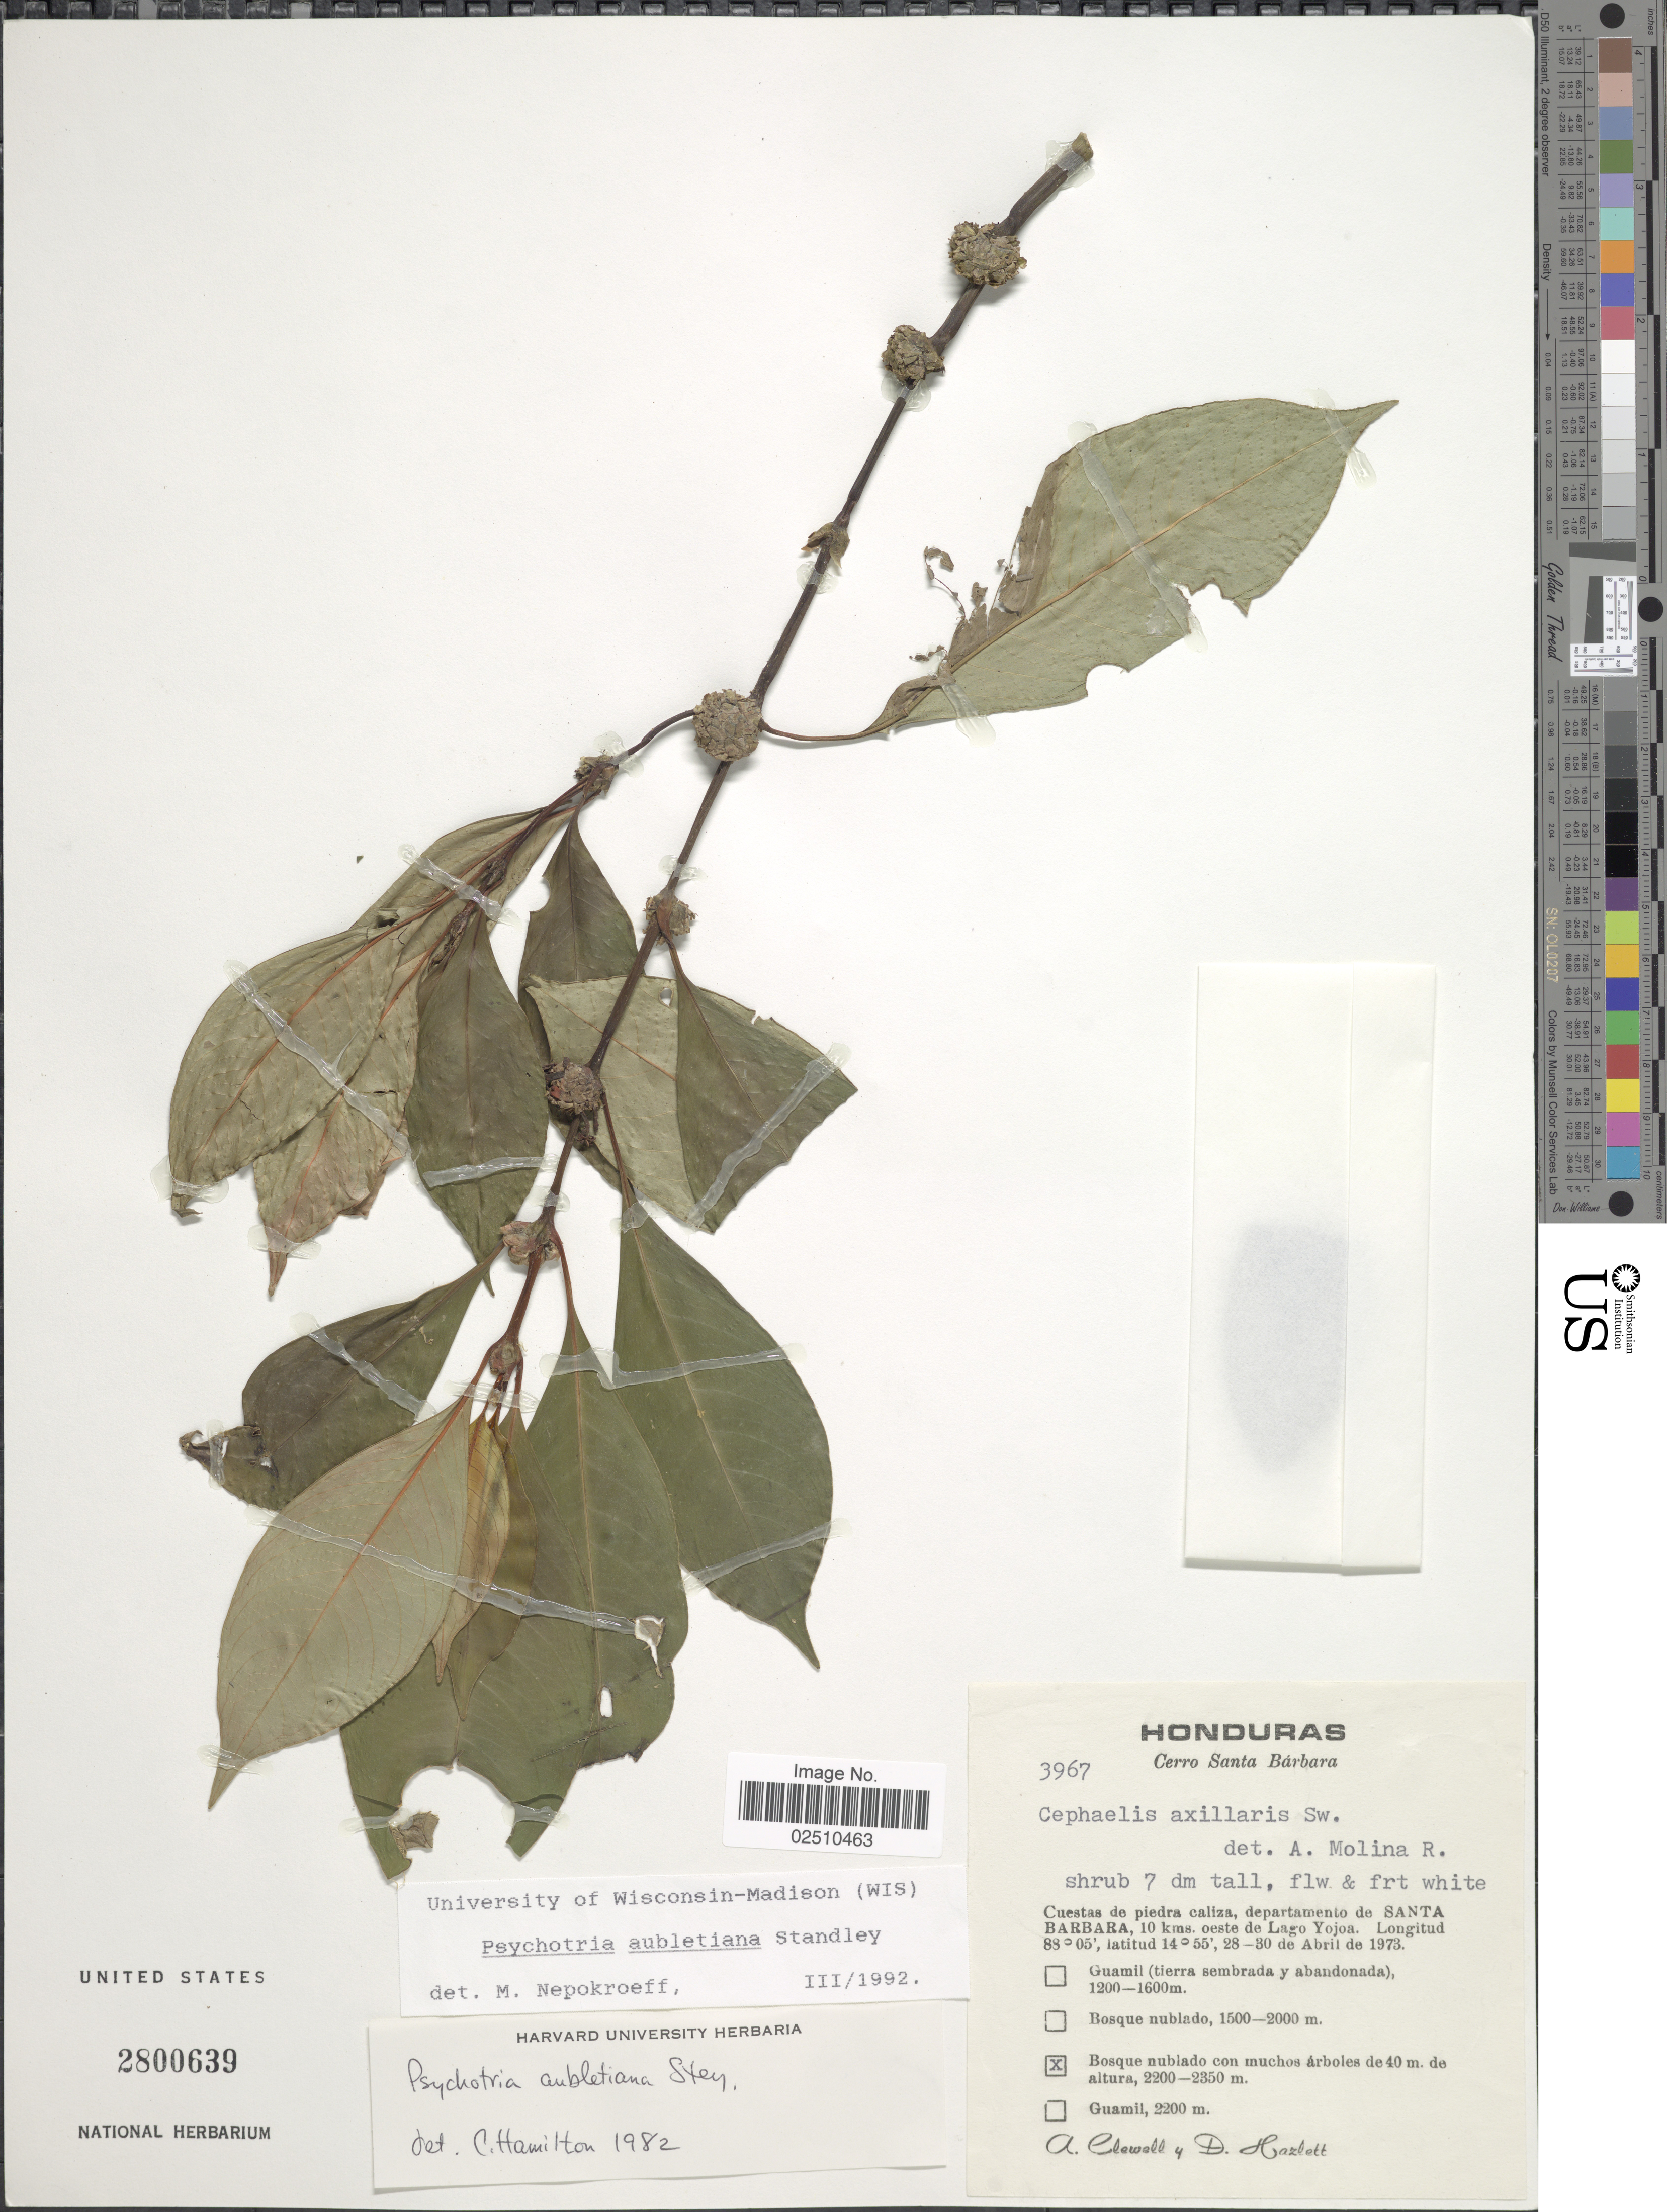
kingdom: Plantae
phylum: Tracheophyta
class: Magnoliopsida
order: Gentianales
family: Rubiaceae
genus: Psychotria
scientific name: Psychotria aubletiana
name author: Steyerm.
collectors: A. Clewell & D. Hazlett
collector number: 3967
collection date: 1973-04-28/1973-04-30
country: Honduras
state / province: Santa Bárbara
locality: Cerro Santa Barbara, Cuestas de piedra caliza, departamento de Santa Barbara, 10 kms oeste de Lago Yojoa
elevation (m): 2200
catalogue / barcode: US 2800639